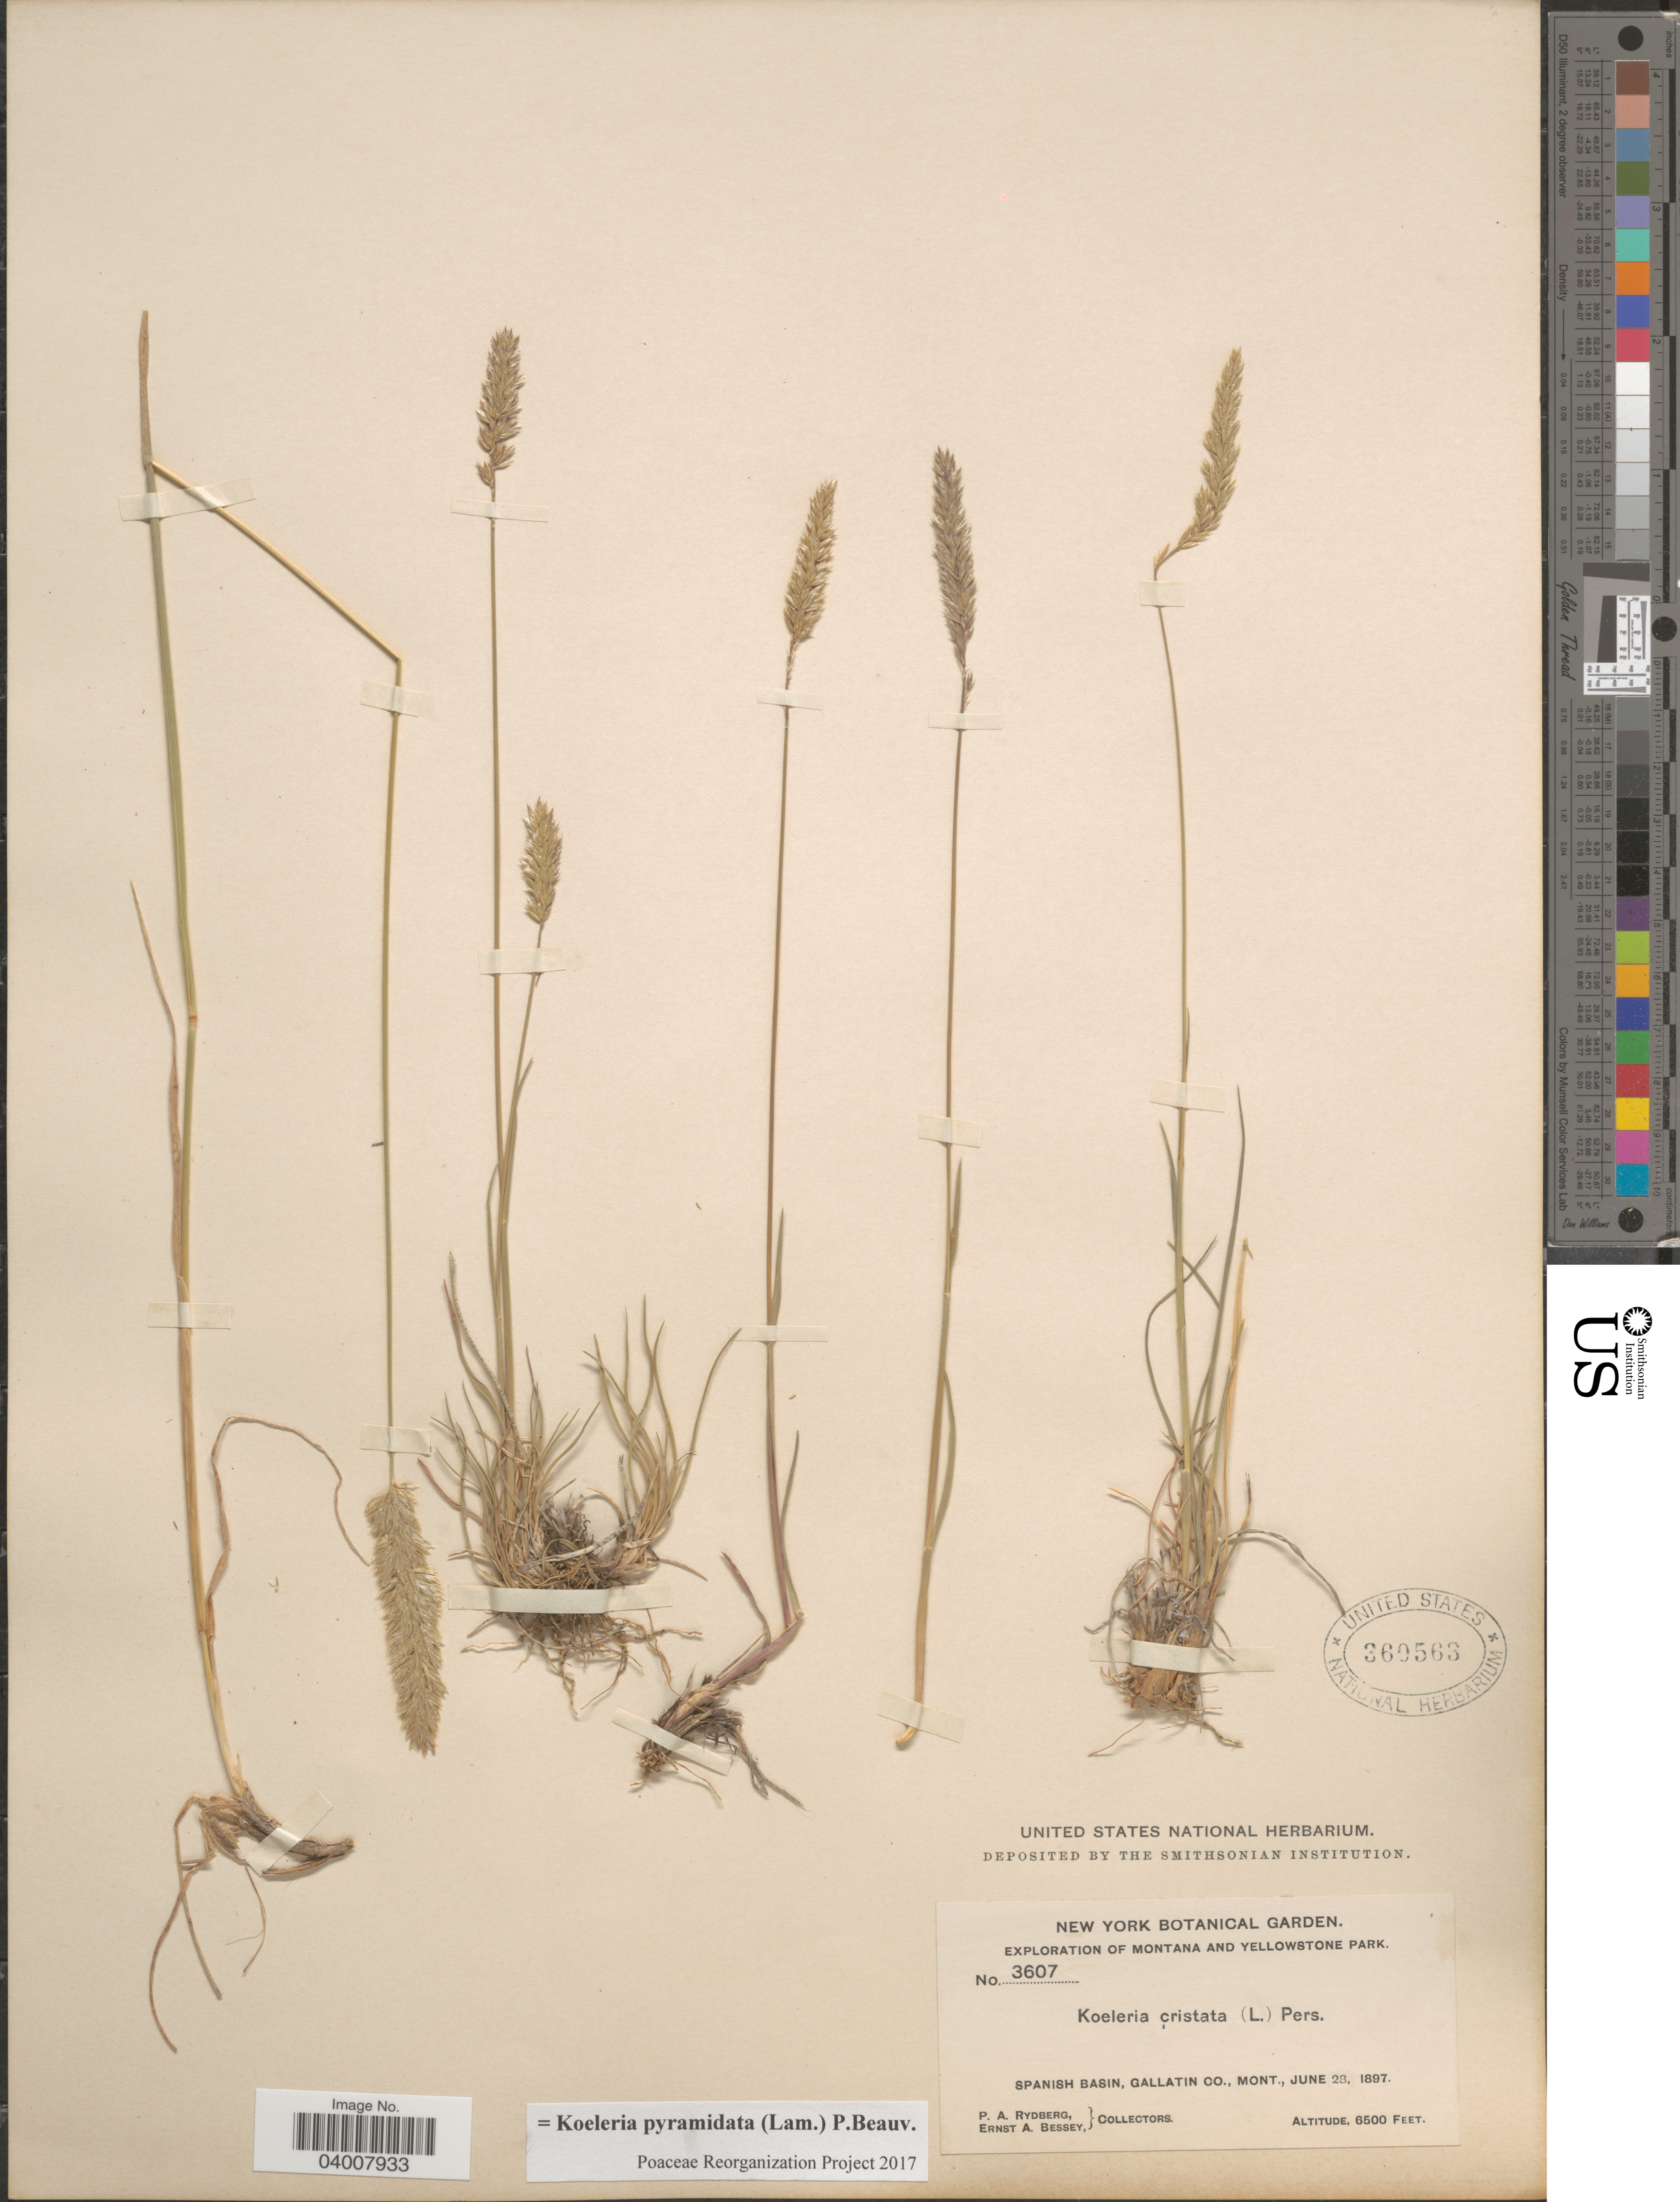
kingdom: Plantae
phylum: Tracheophyta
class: Liliopsida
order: Poales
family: Poaceae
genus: Koeleria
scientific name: Koeleria pyramidata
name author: (Lam.) P. Beauv.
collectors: P. A. Rydberg & E. A. Bessey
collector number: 3607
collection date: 1897-06-28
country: United States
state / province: Montana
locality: Montana and Yellowstone Park. Spanish Basin, Gallatin Co.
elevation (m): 1981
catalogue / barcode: US 360563